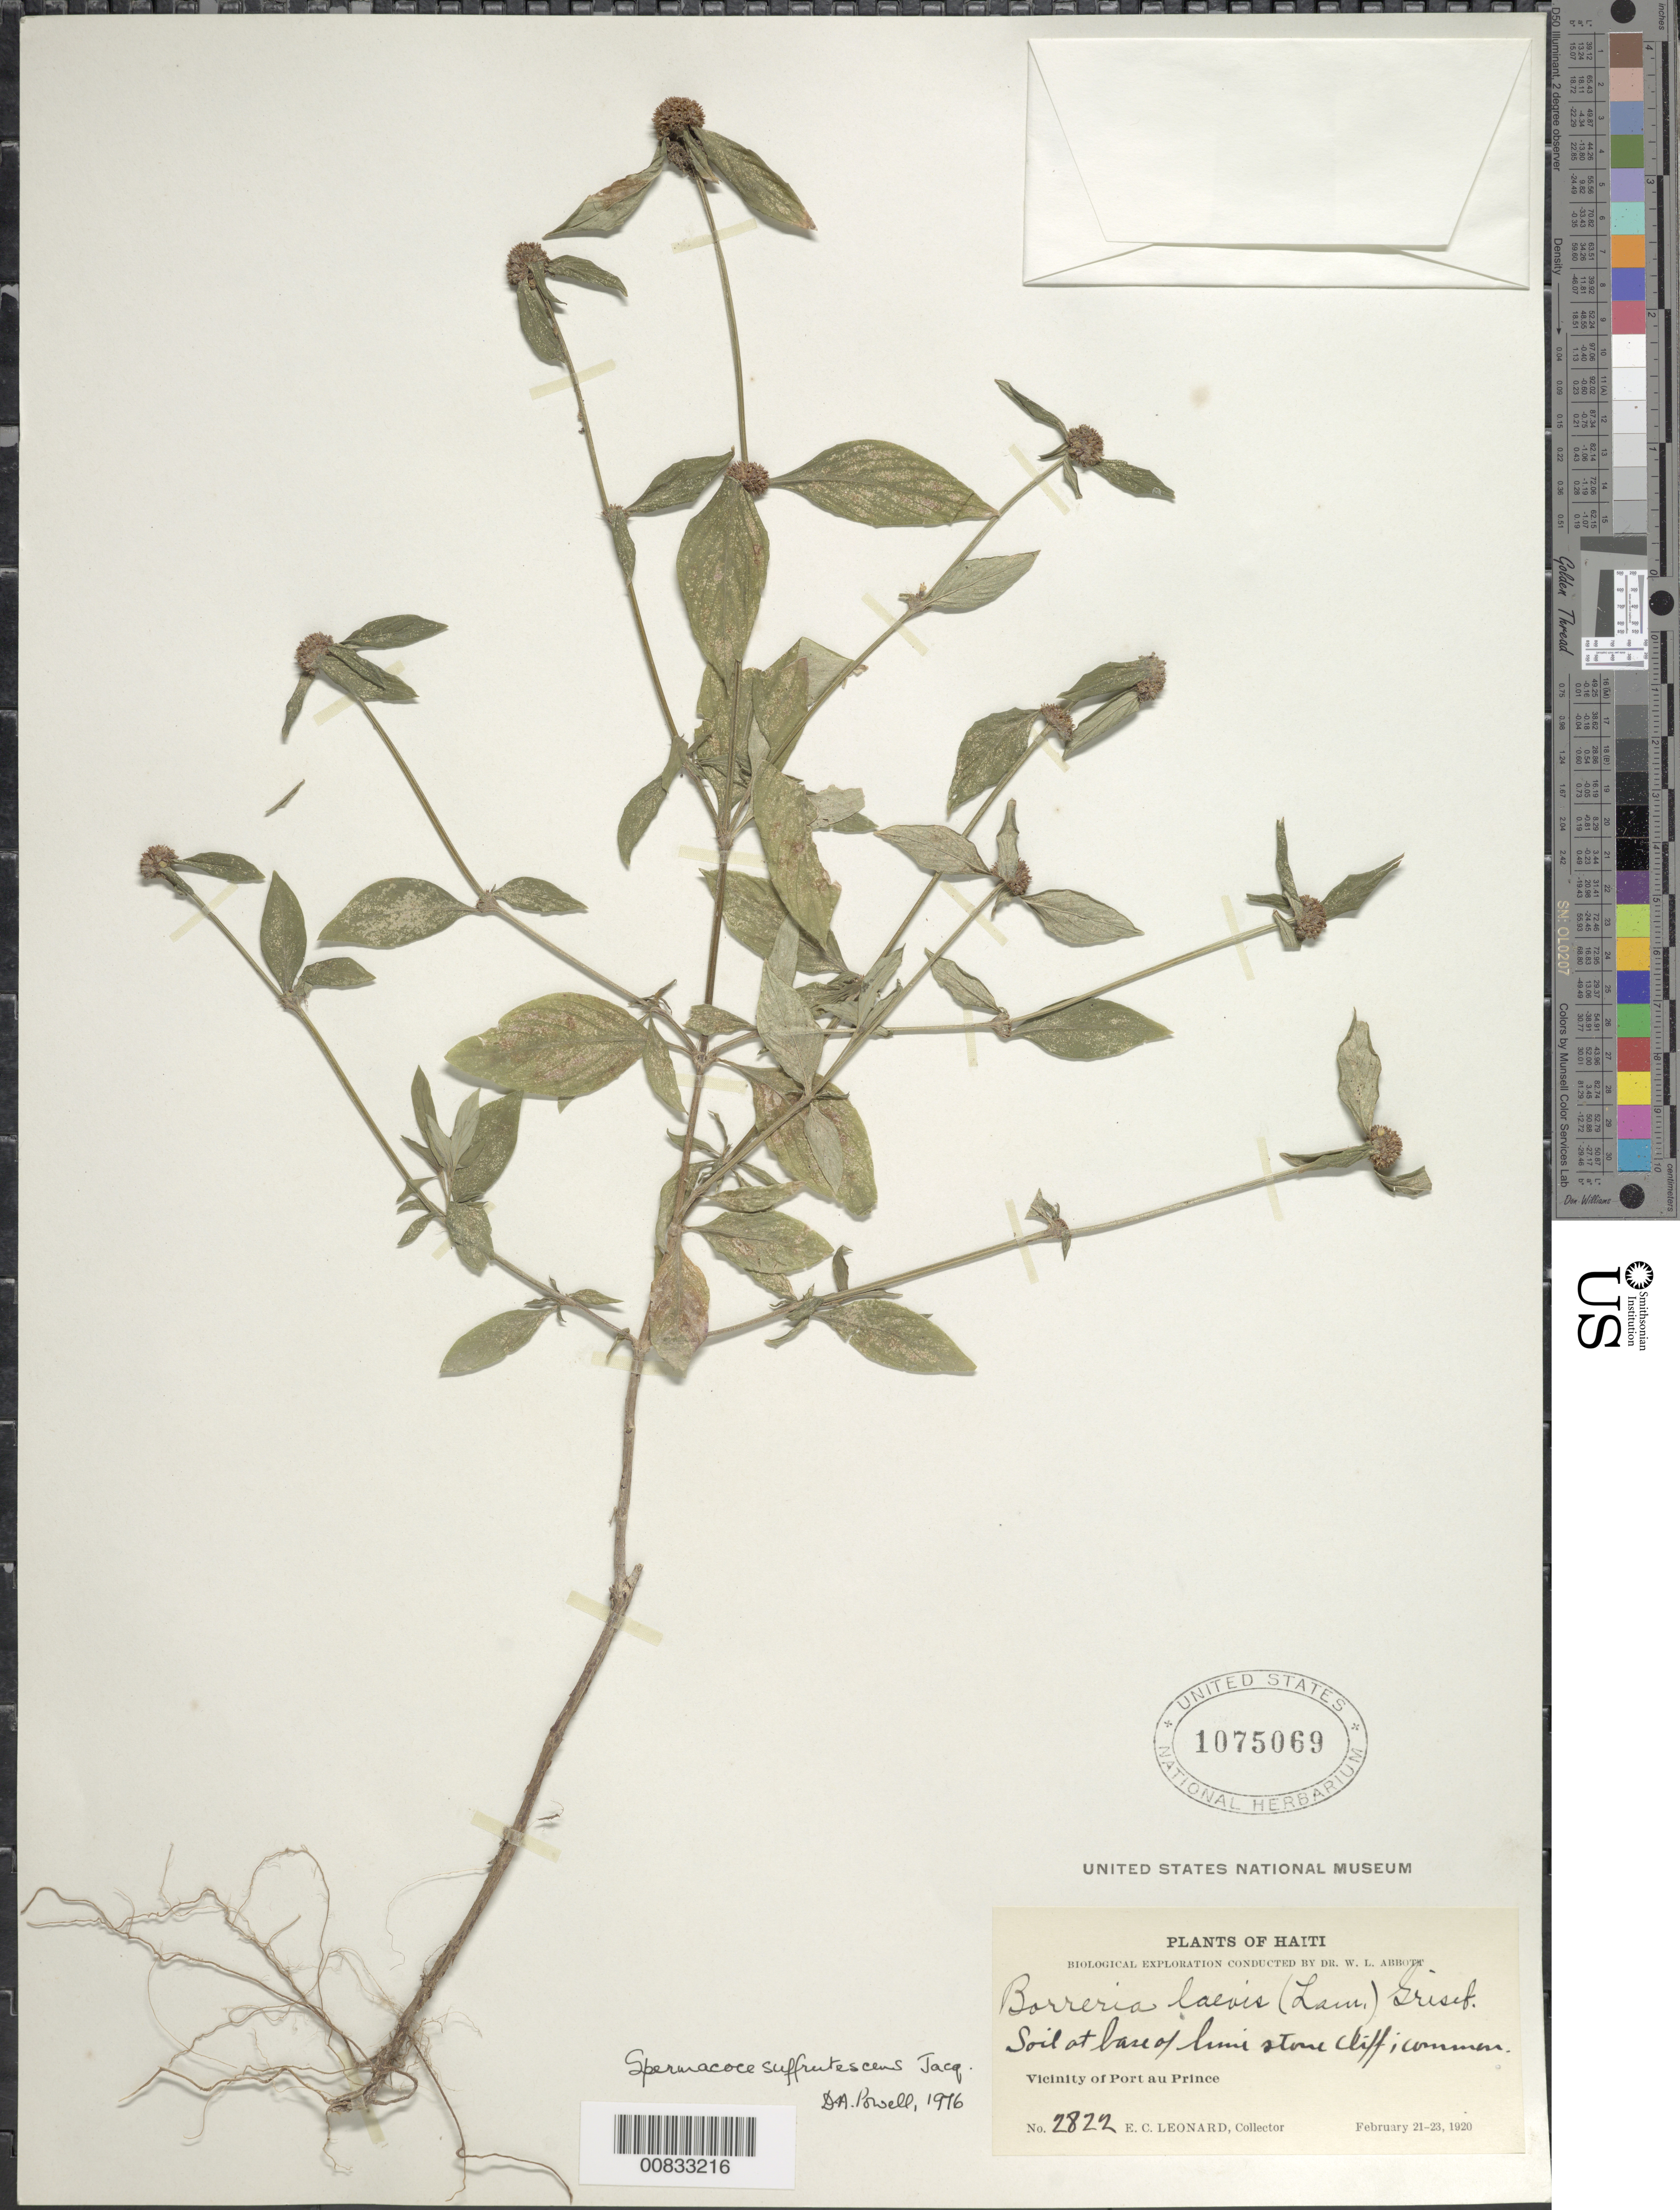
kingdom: Plantae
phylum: Tracheophyta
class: Magnoliopsida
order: Gentianales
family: Rubiaceae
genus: Spermacoce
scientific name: Spermacoce remota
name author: Lam.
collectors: E. C. Leonard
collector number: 2822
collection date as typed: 21 Feb 1920 to 23 Feb 1920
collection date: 1920-02-21/1920-02-23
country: Haiti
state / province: Ouest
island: Hispaniola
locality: Vicinity of Port au Prince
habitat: Soil at base of limestone cliff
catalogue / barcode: US 1075069